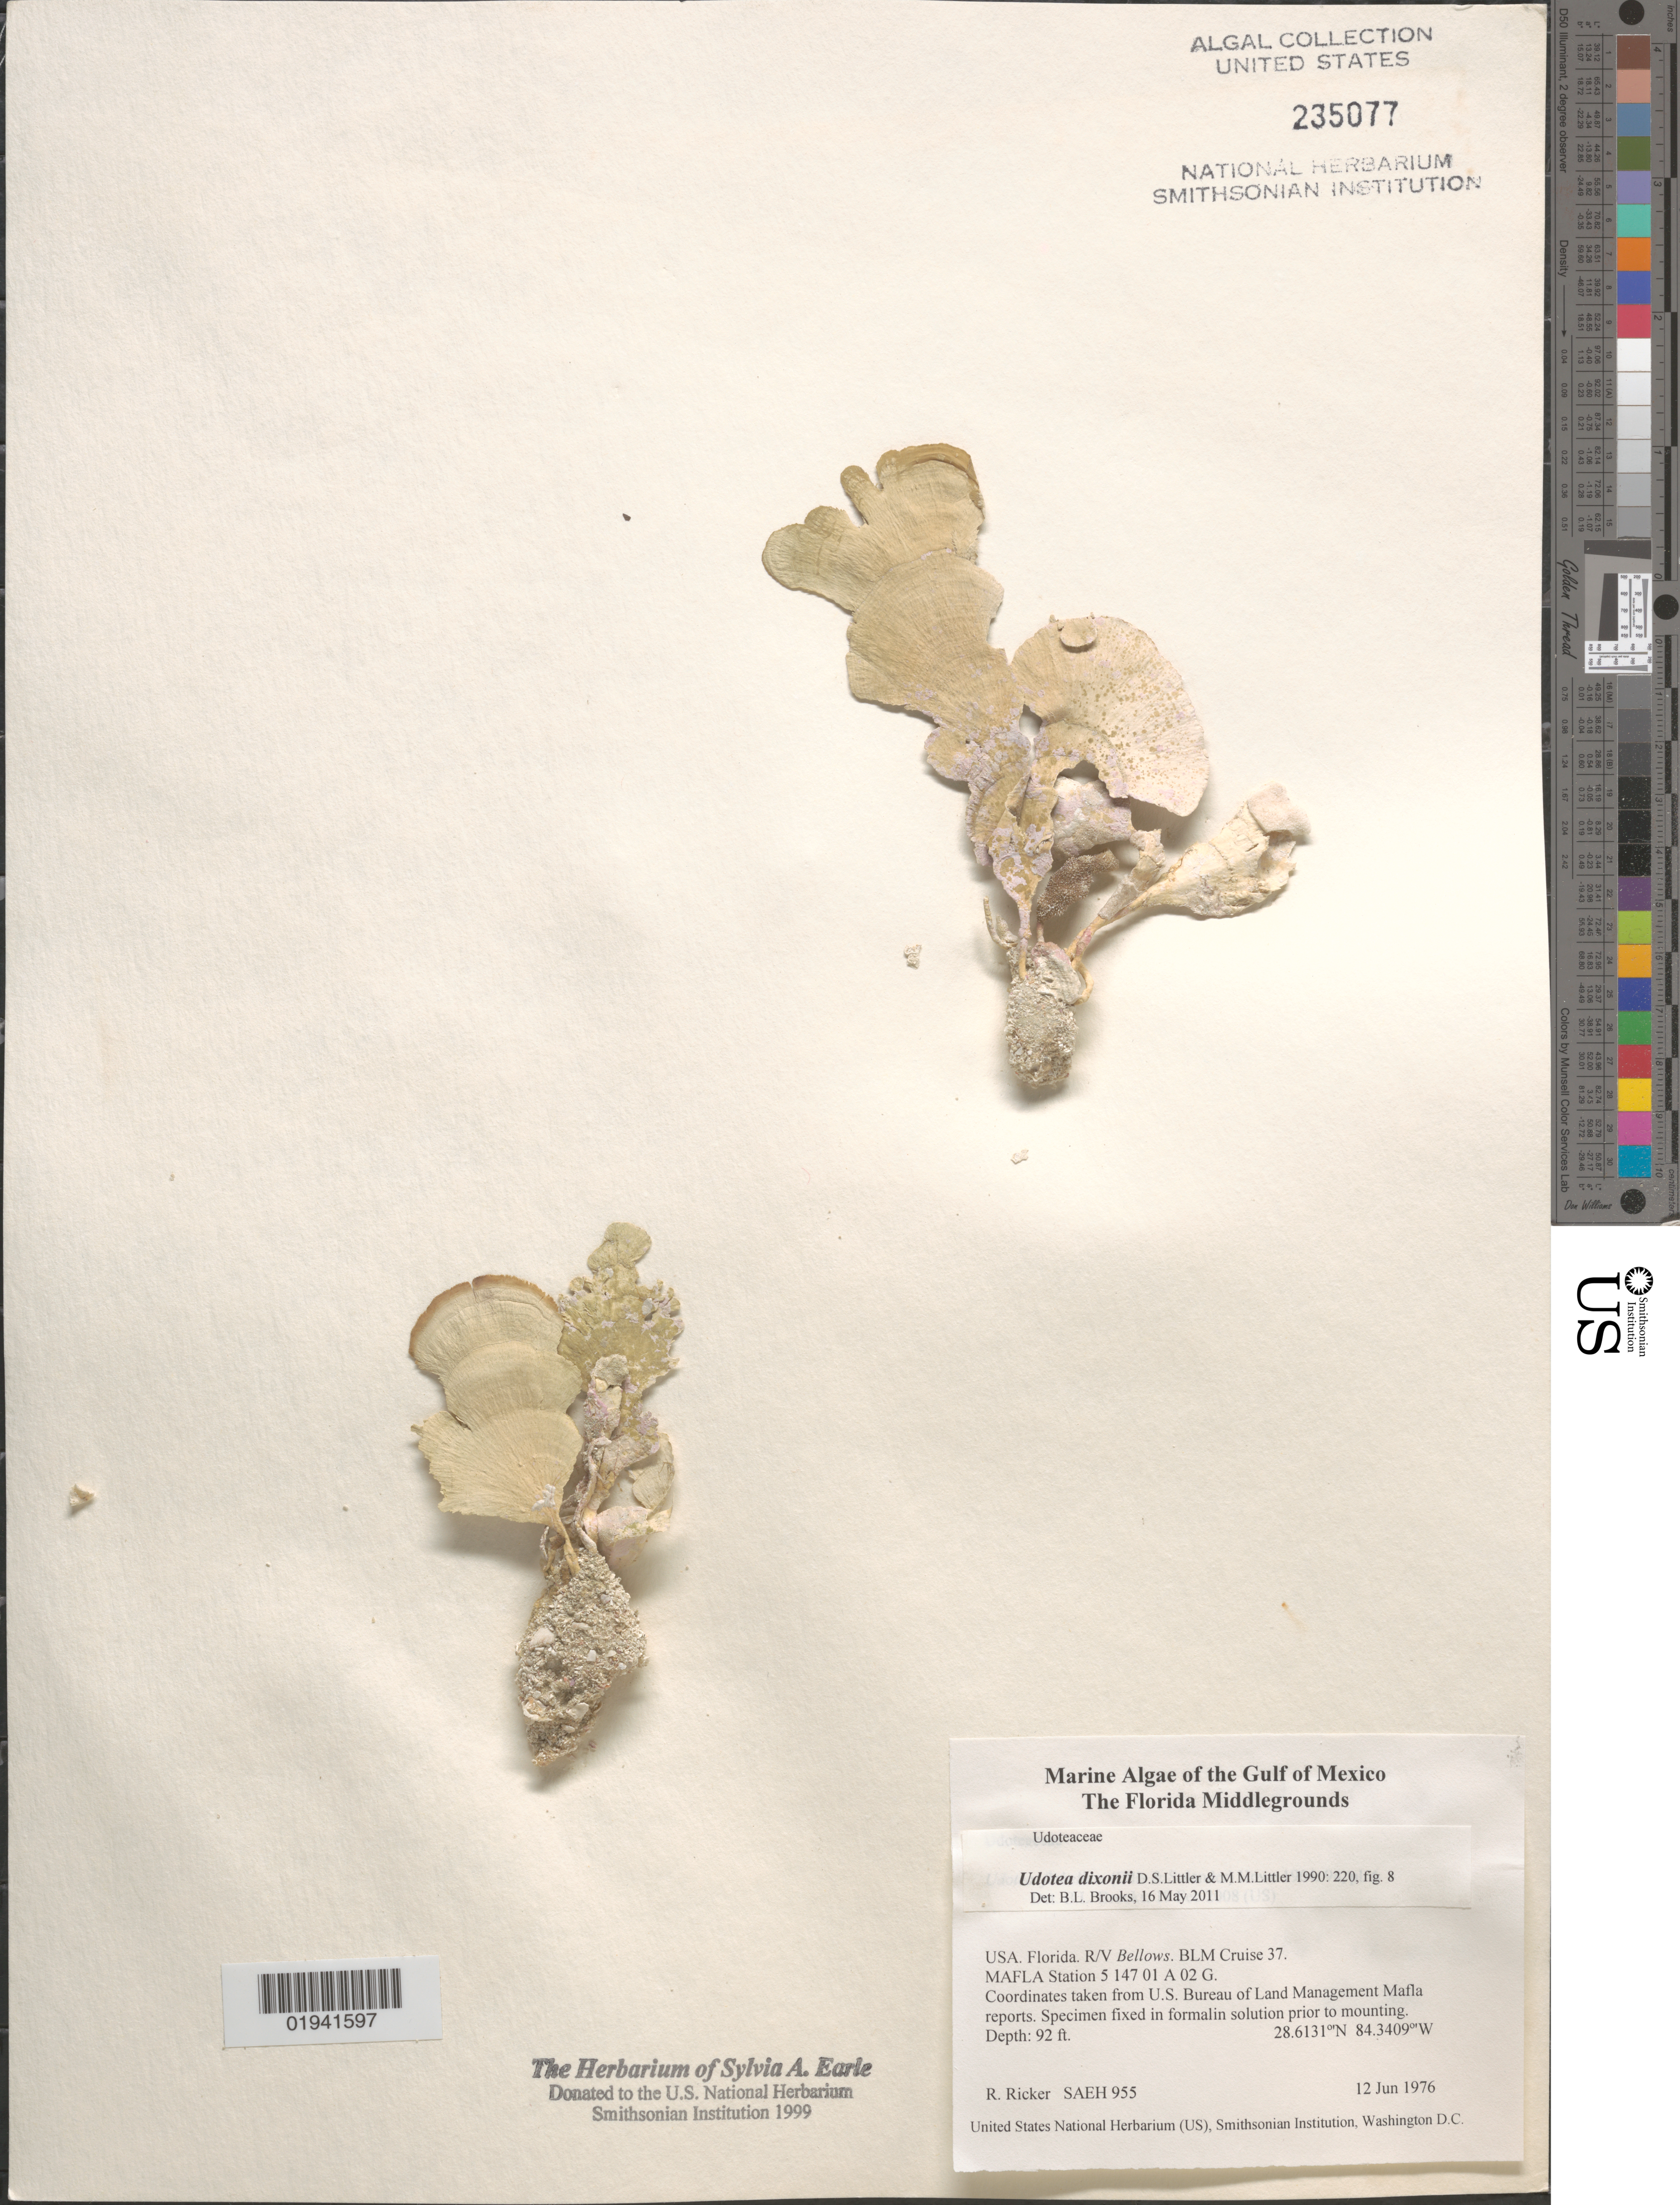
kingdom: Plantae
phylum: Chlorophyta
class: Ulvophyceae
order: Bryopsidales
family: Udoteaceae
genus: Udotea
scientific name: Udotea dixonii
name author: D.S. Littler & Littler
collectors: R. Ricker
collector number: SAEH955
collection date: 1976-06-12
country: United States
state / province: Florida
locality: The Gulf of Mexico. The Florida Middlegrounds. R/V Bellows. BLM Cruise 37. MAFLA Station 5 147 01 A 02 G.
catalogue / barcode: US 235077